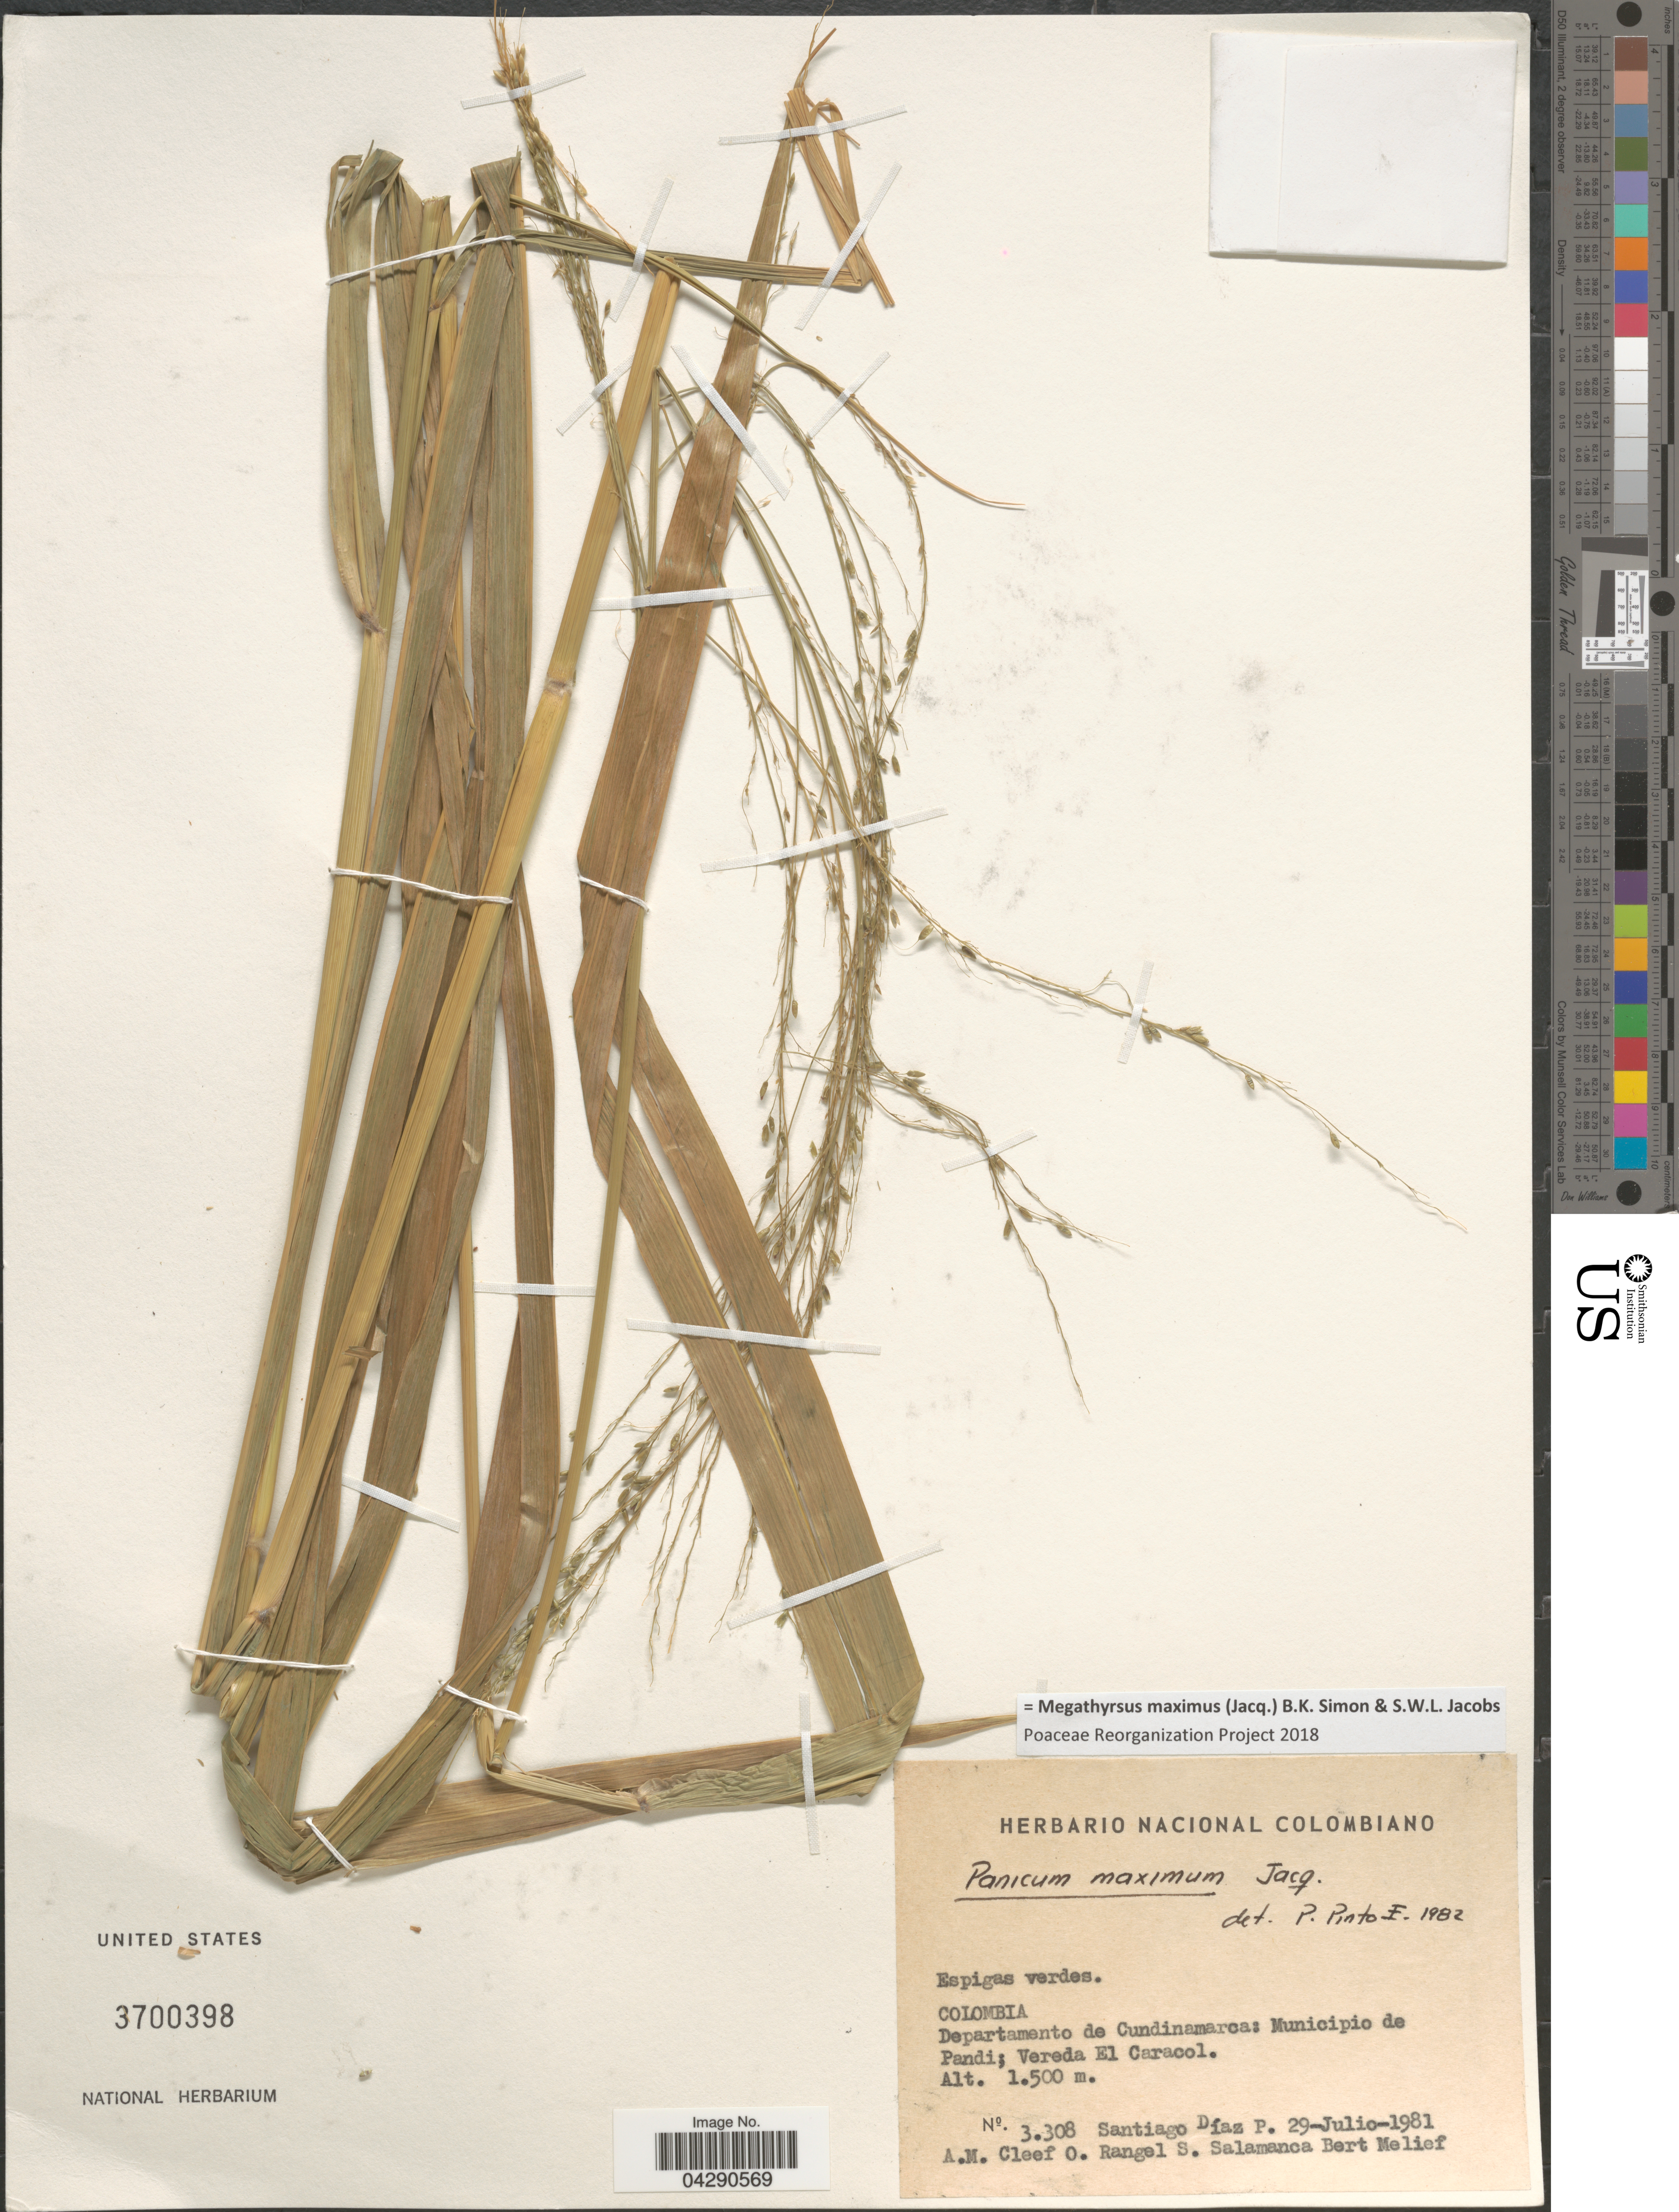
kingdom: Plantae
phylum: Tracheophyta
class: Liliopsida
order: Poales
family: Poaceae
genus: Megathyrsus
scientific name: Megathyrsus maximus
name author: (Jacq.) B.K. Simon & S.W.L. Jacobs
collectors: S. Diaz P., A. M. Cleef, O. Rangel & S. Salamanca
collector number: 3308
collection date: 1981-07-29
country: Colombia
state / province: Cundinamarca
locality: Departamento de Cundinamarca: Municipio de Pandi; Vereda El Caracol.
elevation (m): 1500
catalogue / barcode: US 3700398